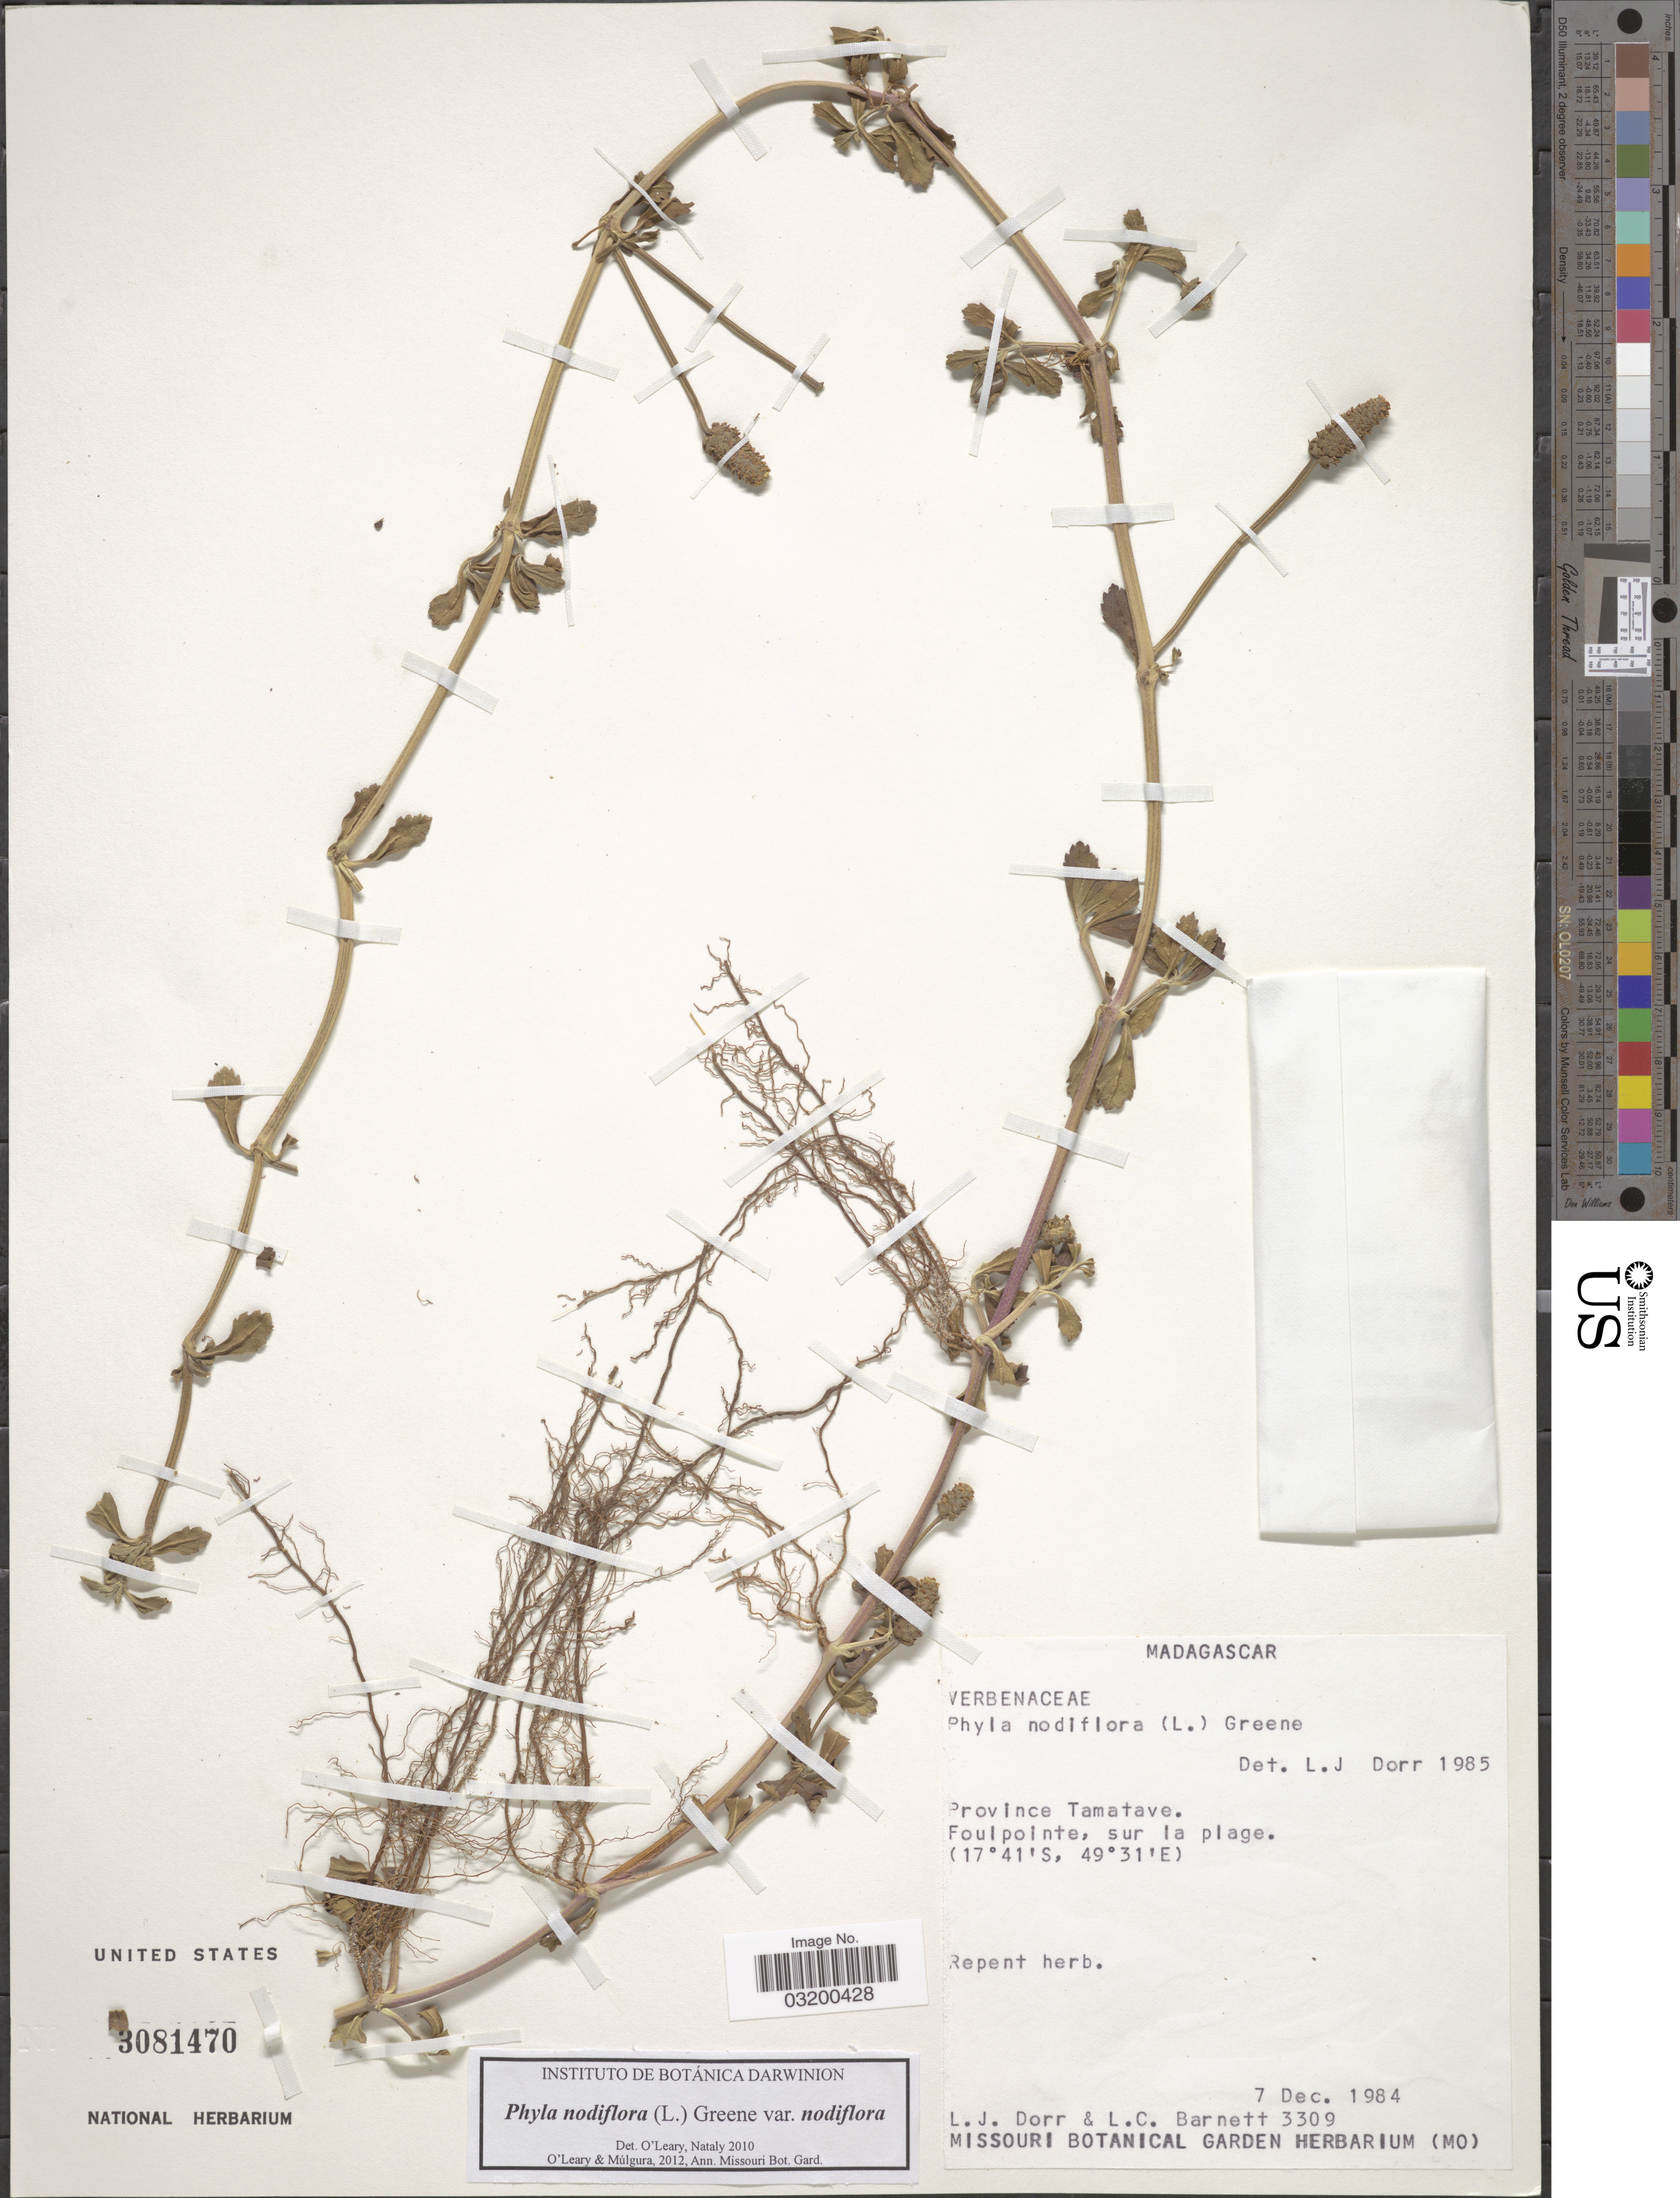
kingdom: Plantae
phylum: Tracheophyta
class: Magnoliopsida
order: Lamiales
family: Verbenaceae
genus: Phyla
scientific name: Phyla nodiflora var. nodiflora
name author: (L.) Greene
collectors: L. J. Dorr & L. C. Barnett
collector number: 3309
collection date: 1984-12-07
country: Madagascar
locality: Province Tamatave. Foulpointe, Sur la plage.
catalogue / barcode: US 3081470